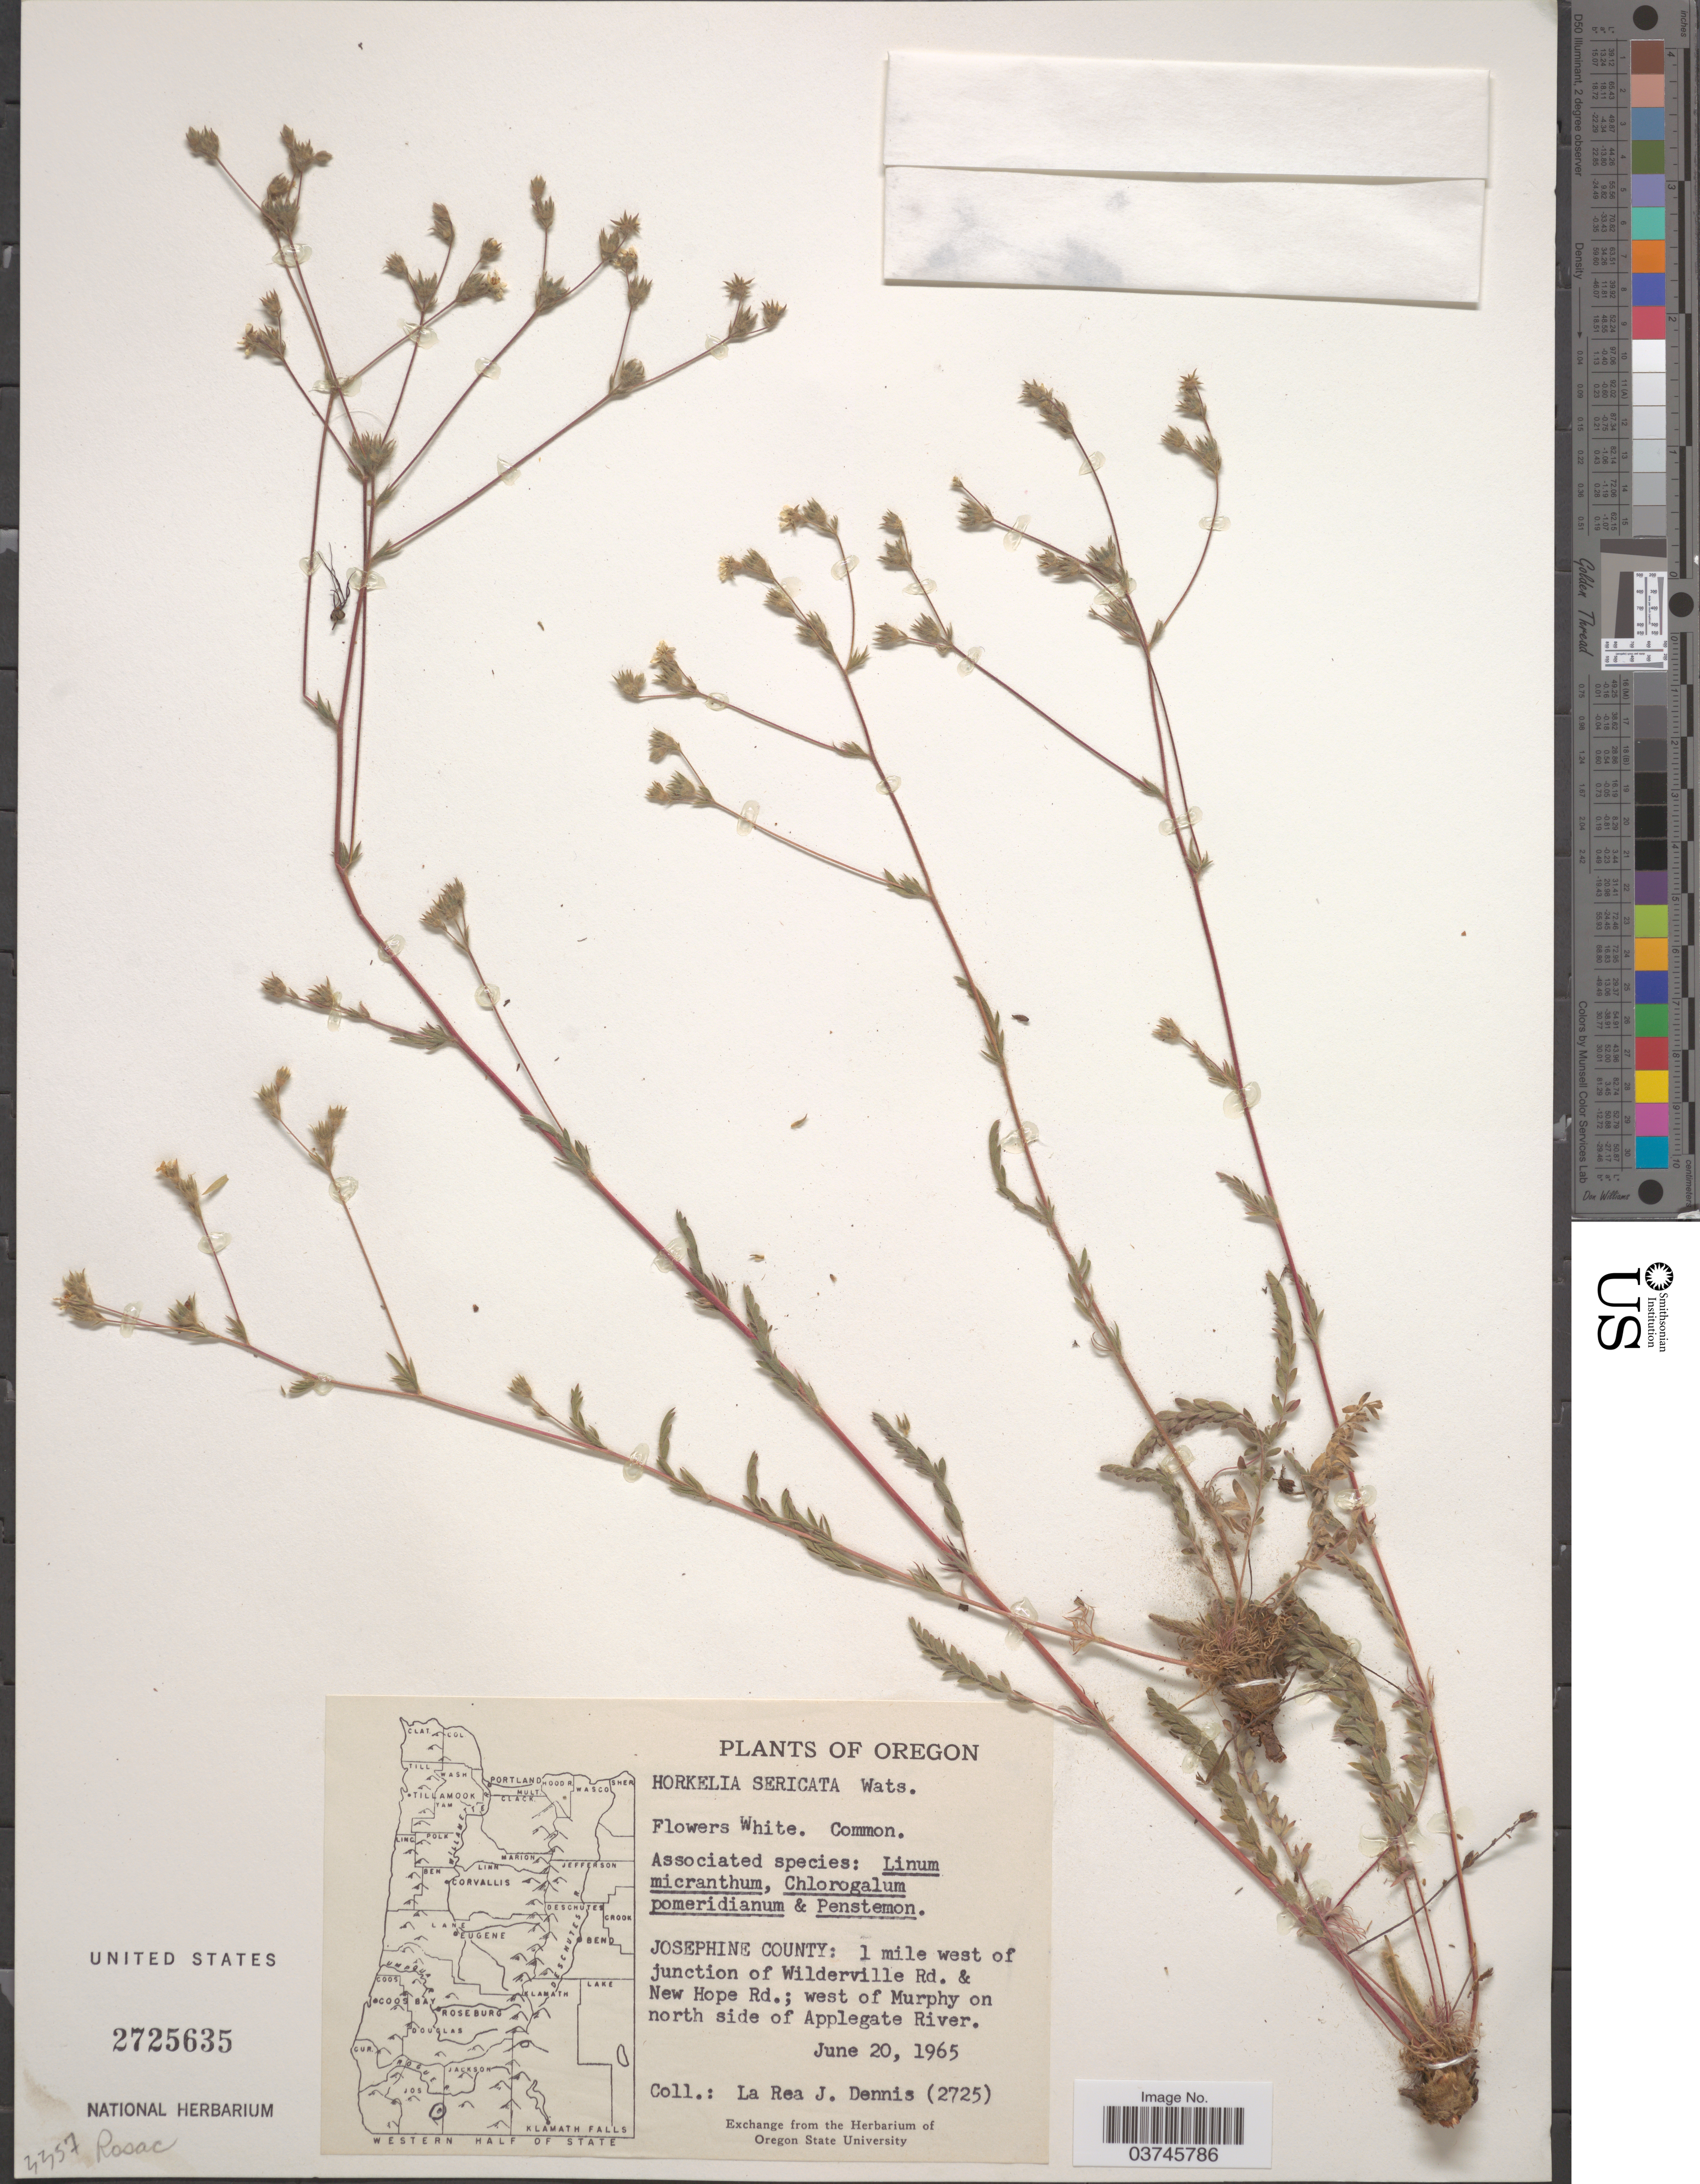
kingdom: Plantae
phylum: Tracheophyta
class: Magnoliopsida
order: Rosales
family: Rosaceae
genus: Potentilla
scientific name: Potentilla sericata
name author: (S. Watson) Greene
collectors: L. Dennis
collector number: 2725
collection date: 1965-06-20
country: United States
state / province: Oregon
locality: Josephine County: 1 mile west of junction of Wilderville Rd.& New Hope Rd.; west of Murphy on north side of Applegate River.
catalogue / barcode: US 2725635